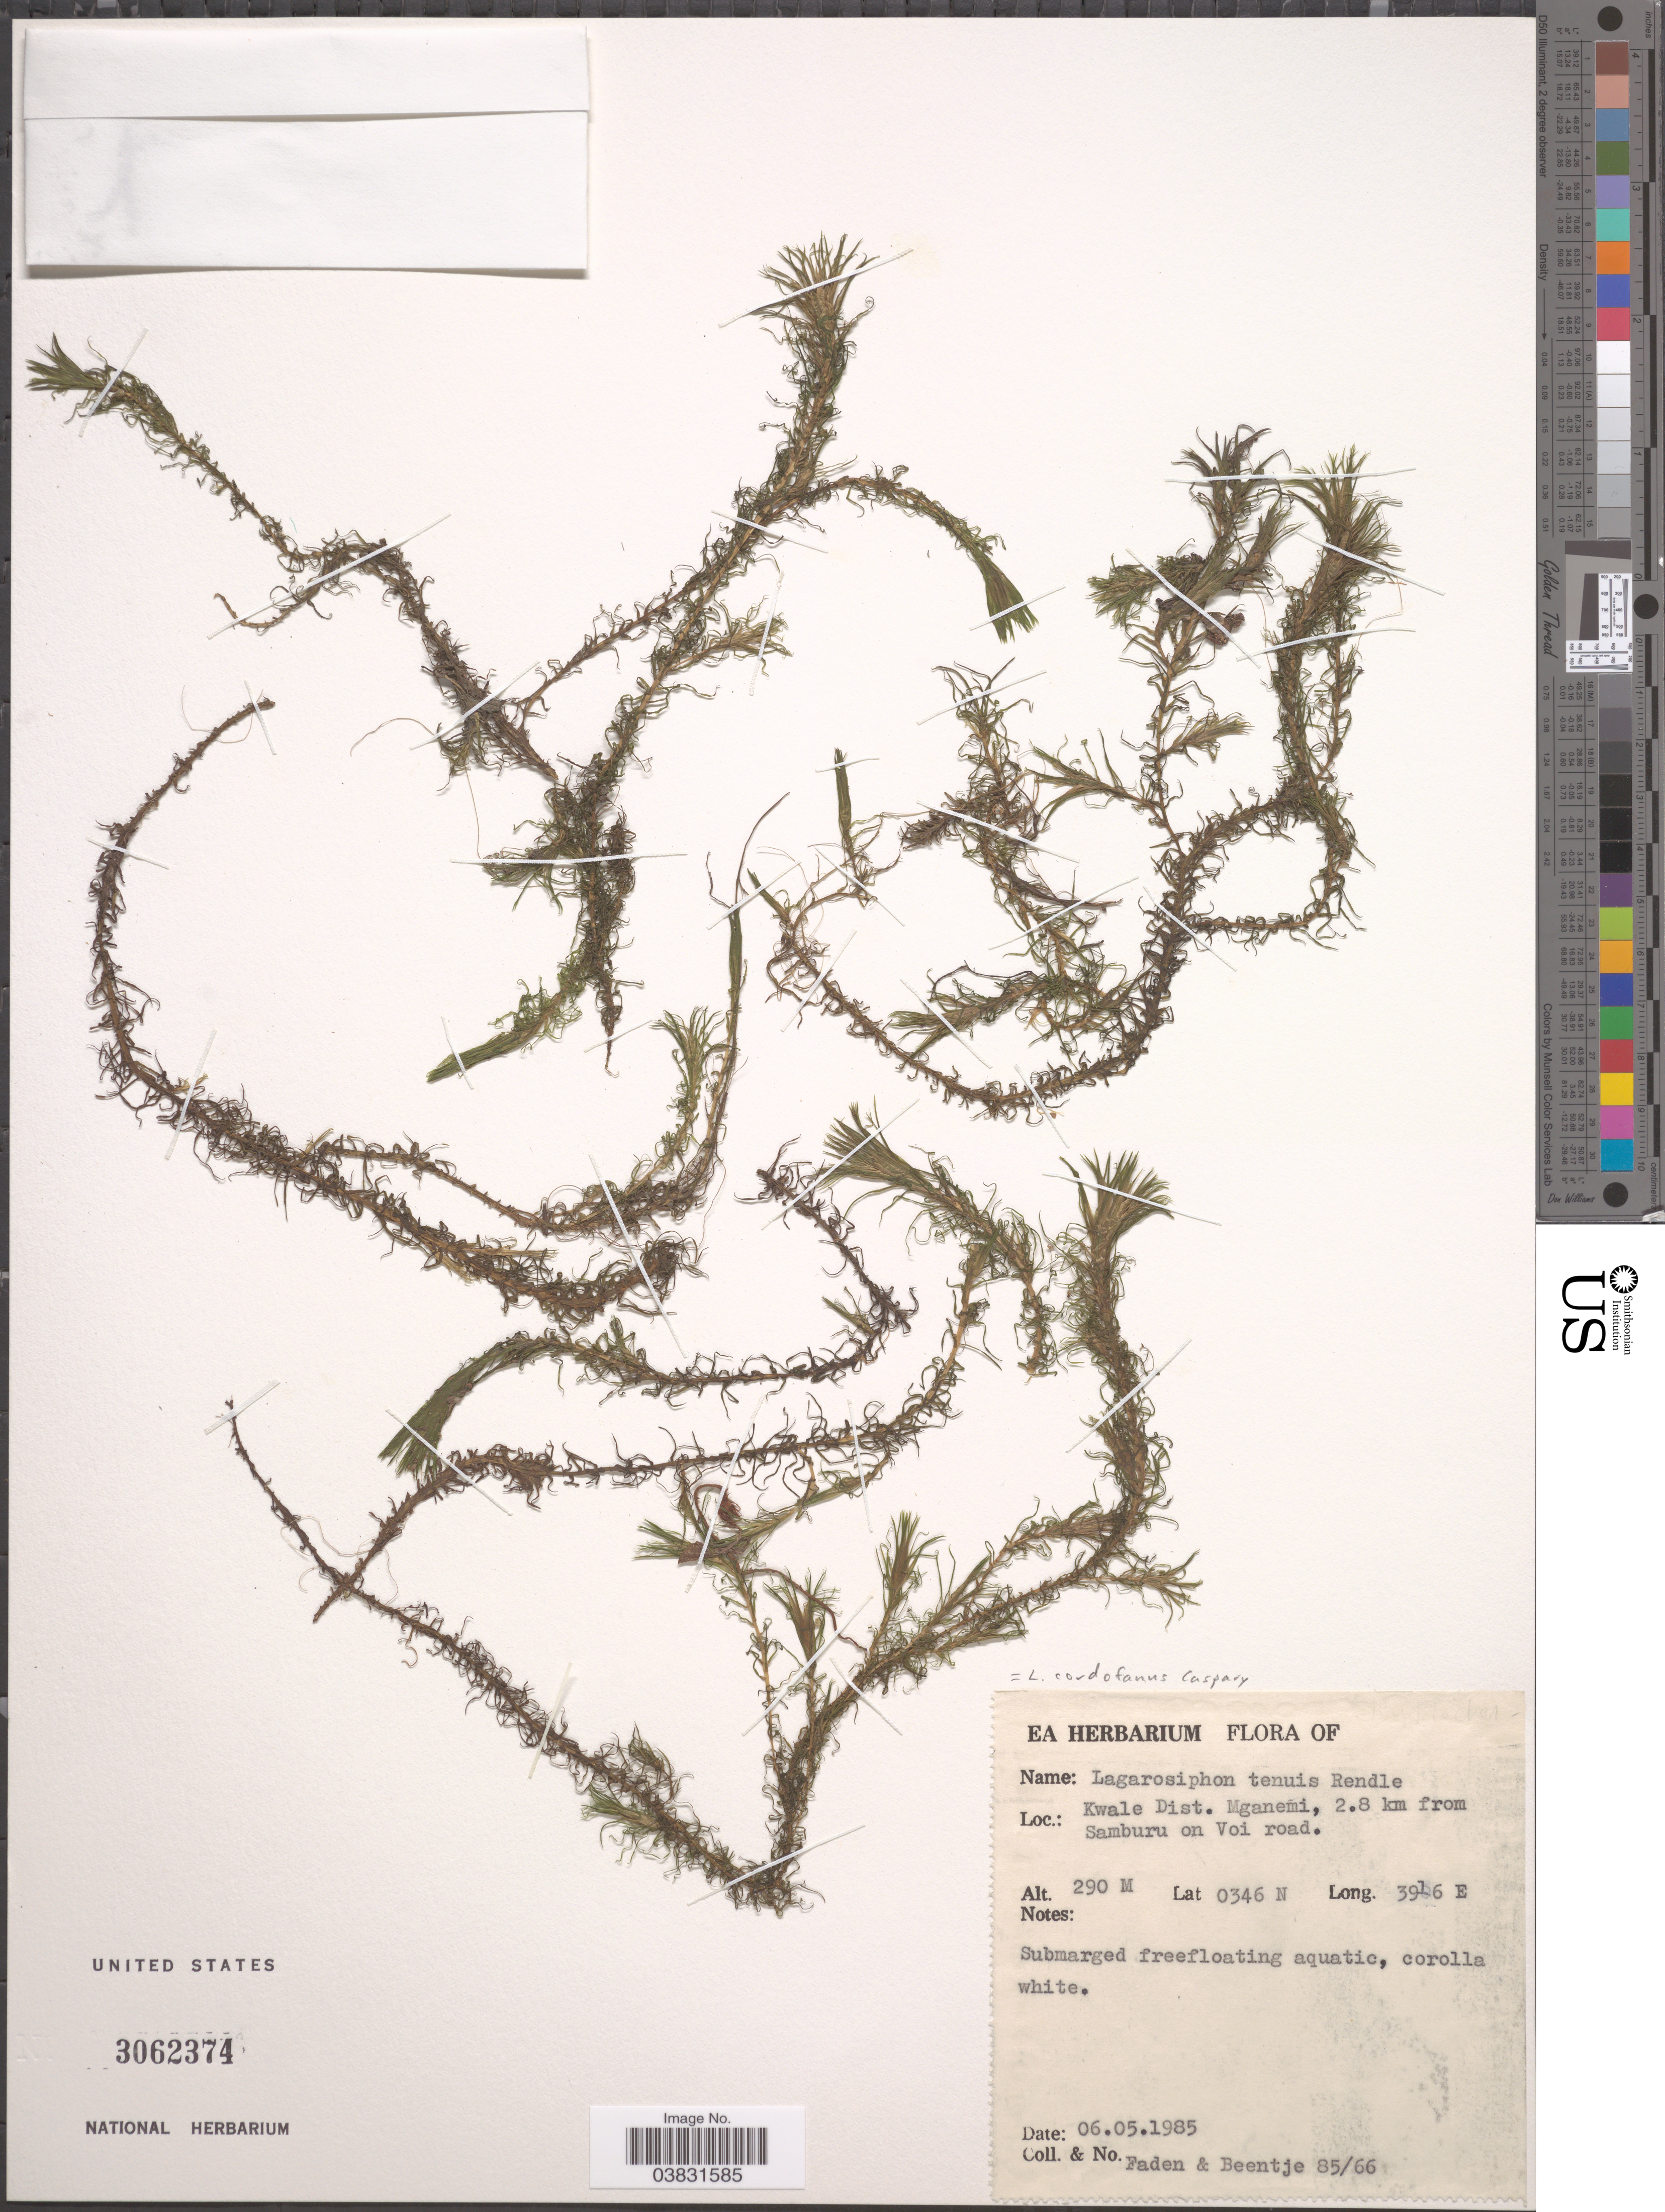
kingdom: Plantae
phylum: Tracheophyta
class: Liliopsida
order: Alismatales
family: Hydrocharitaceae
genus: Lagarosiphon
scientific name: Lagarosiphon cordofanus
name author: Casp.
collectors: -- Faden & -- Beentje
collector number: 85/66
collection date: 1985-05-06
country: Kenya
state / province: Kwale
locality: Kwale Dist. Mganemi, 2.8 km from Samburu om Voi road.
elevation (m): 290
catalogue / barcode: US 3062374